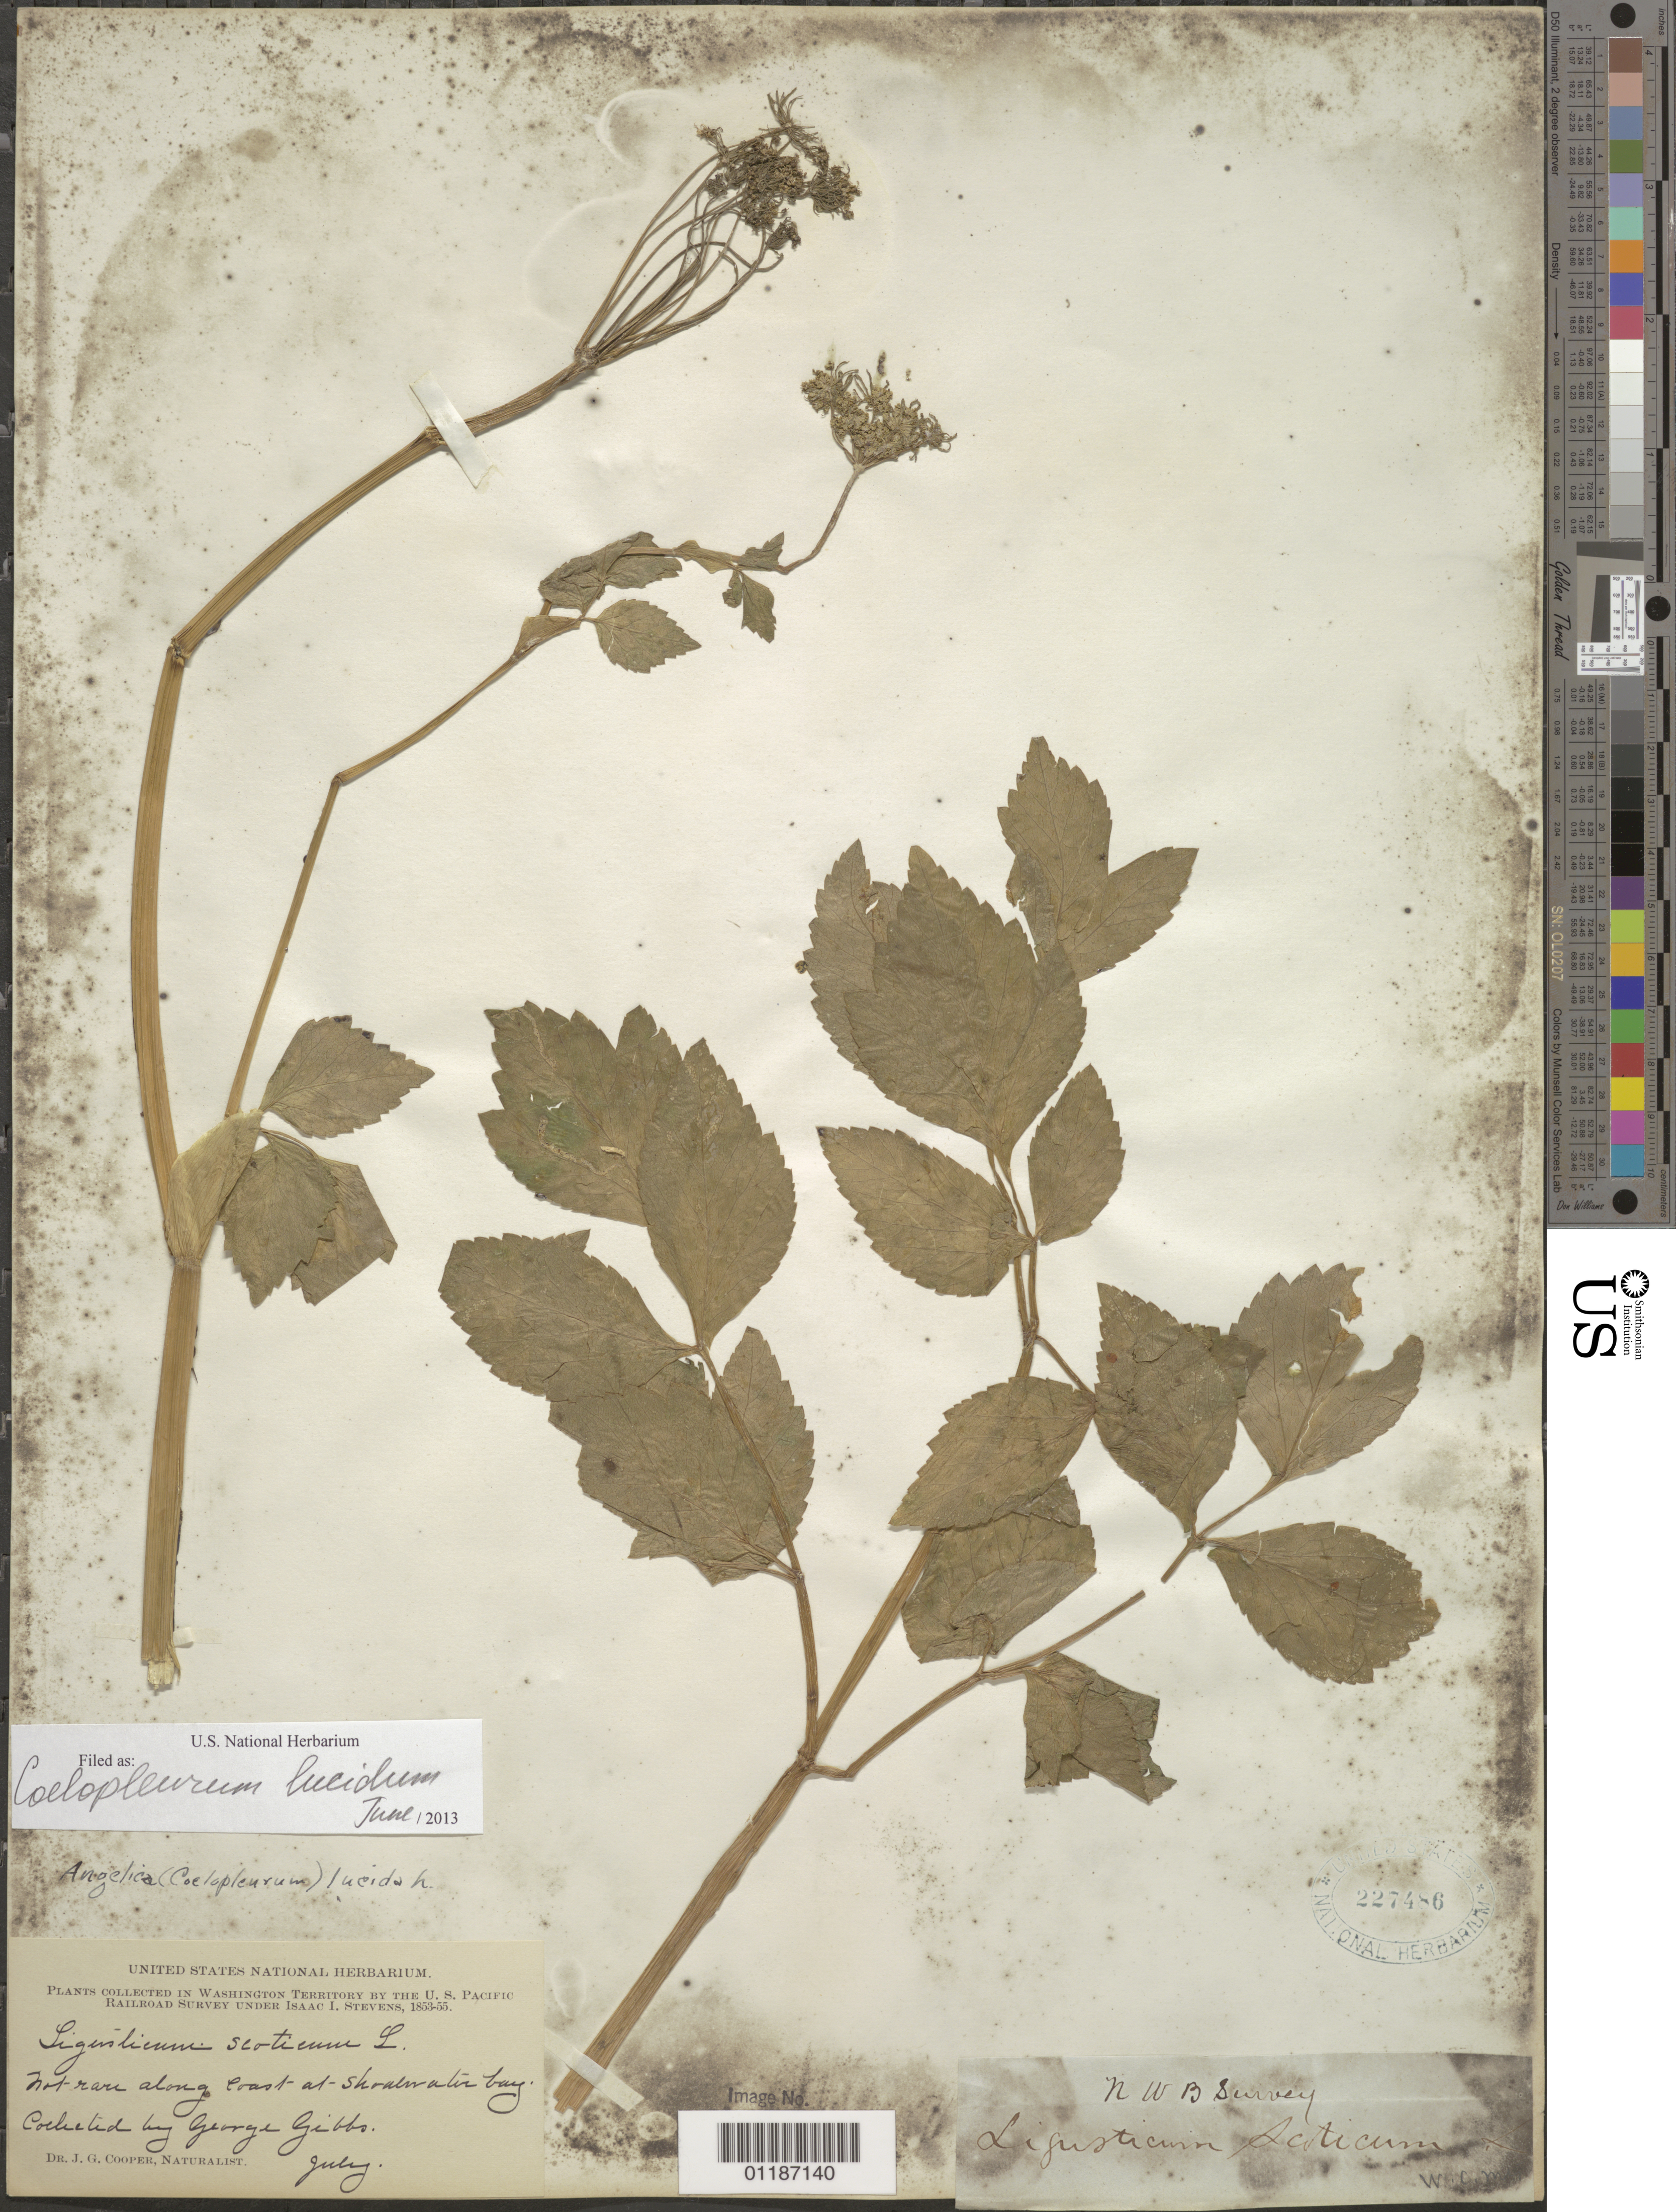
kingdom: Plantae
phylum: Tracheophyta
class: Magnoliopsida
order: Apiales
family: Apiaceae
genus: Coelopleurum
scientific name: Coelopleurum lucidum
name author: (L.) Fernald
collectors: J. G. Cooper & G. Gibbs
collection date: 1853-07/1855-07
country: United States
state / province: Washington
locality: Shoalwater Bay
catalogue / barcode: US 227486